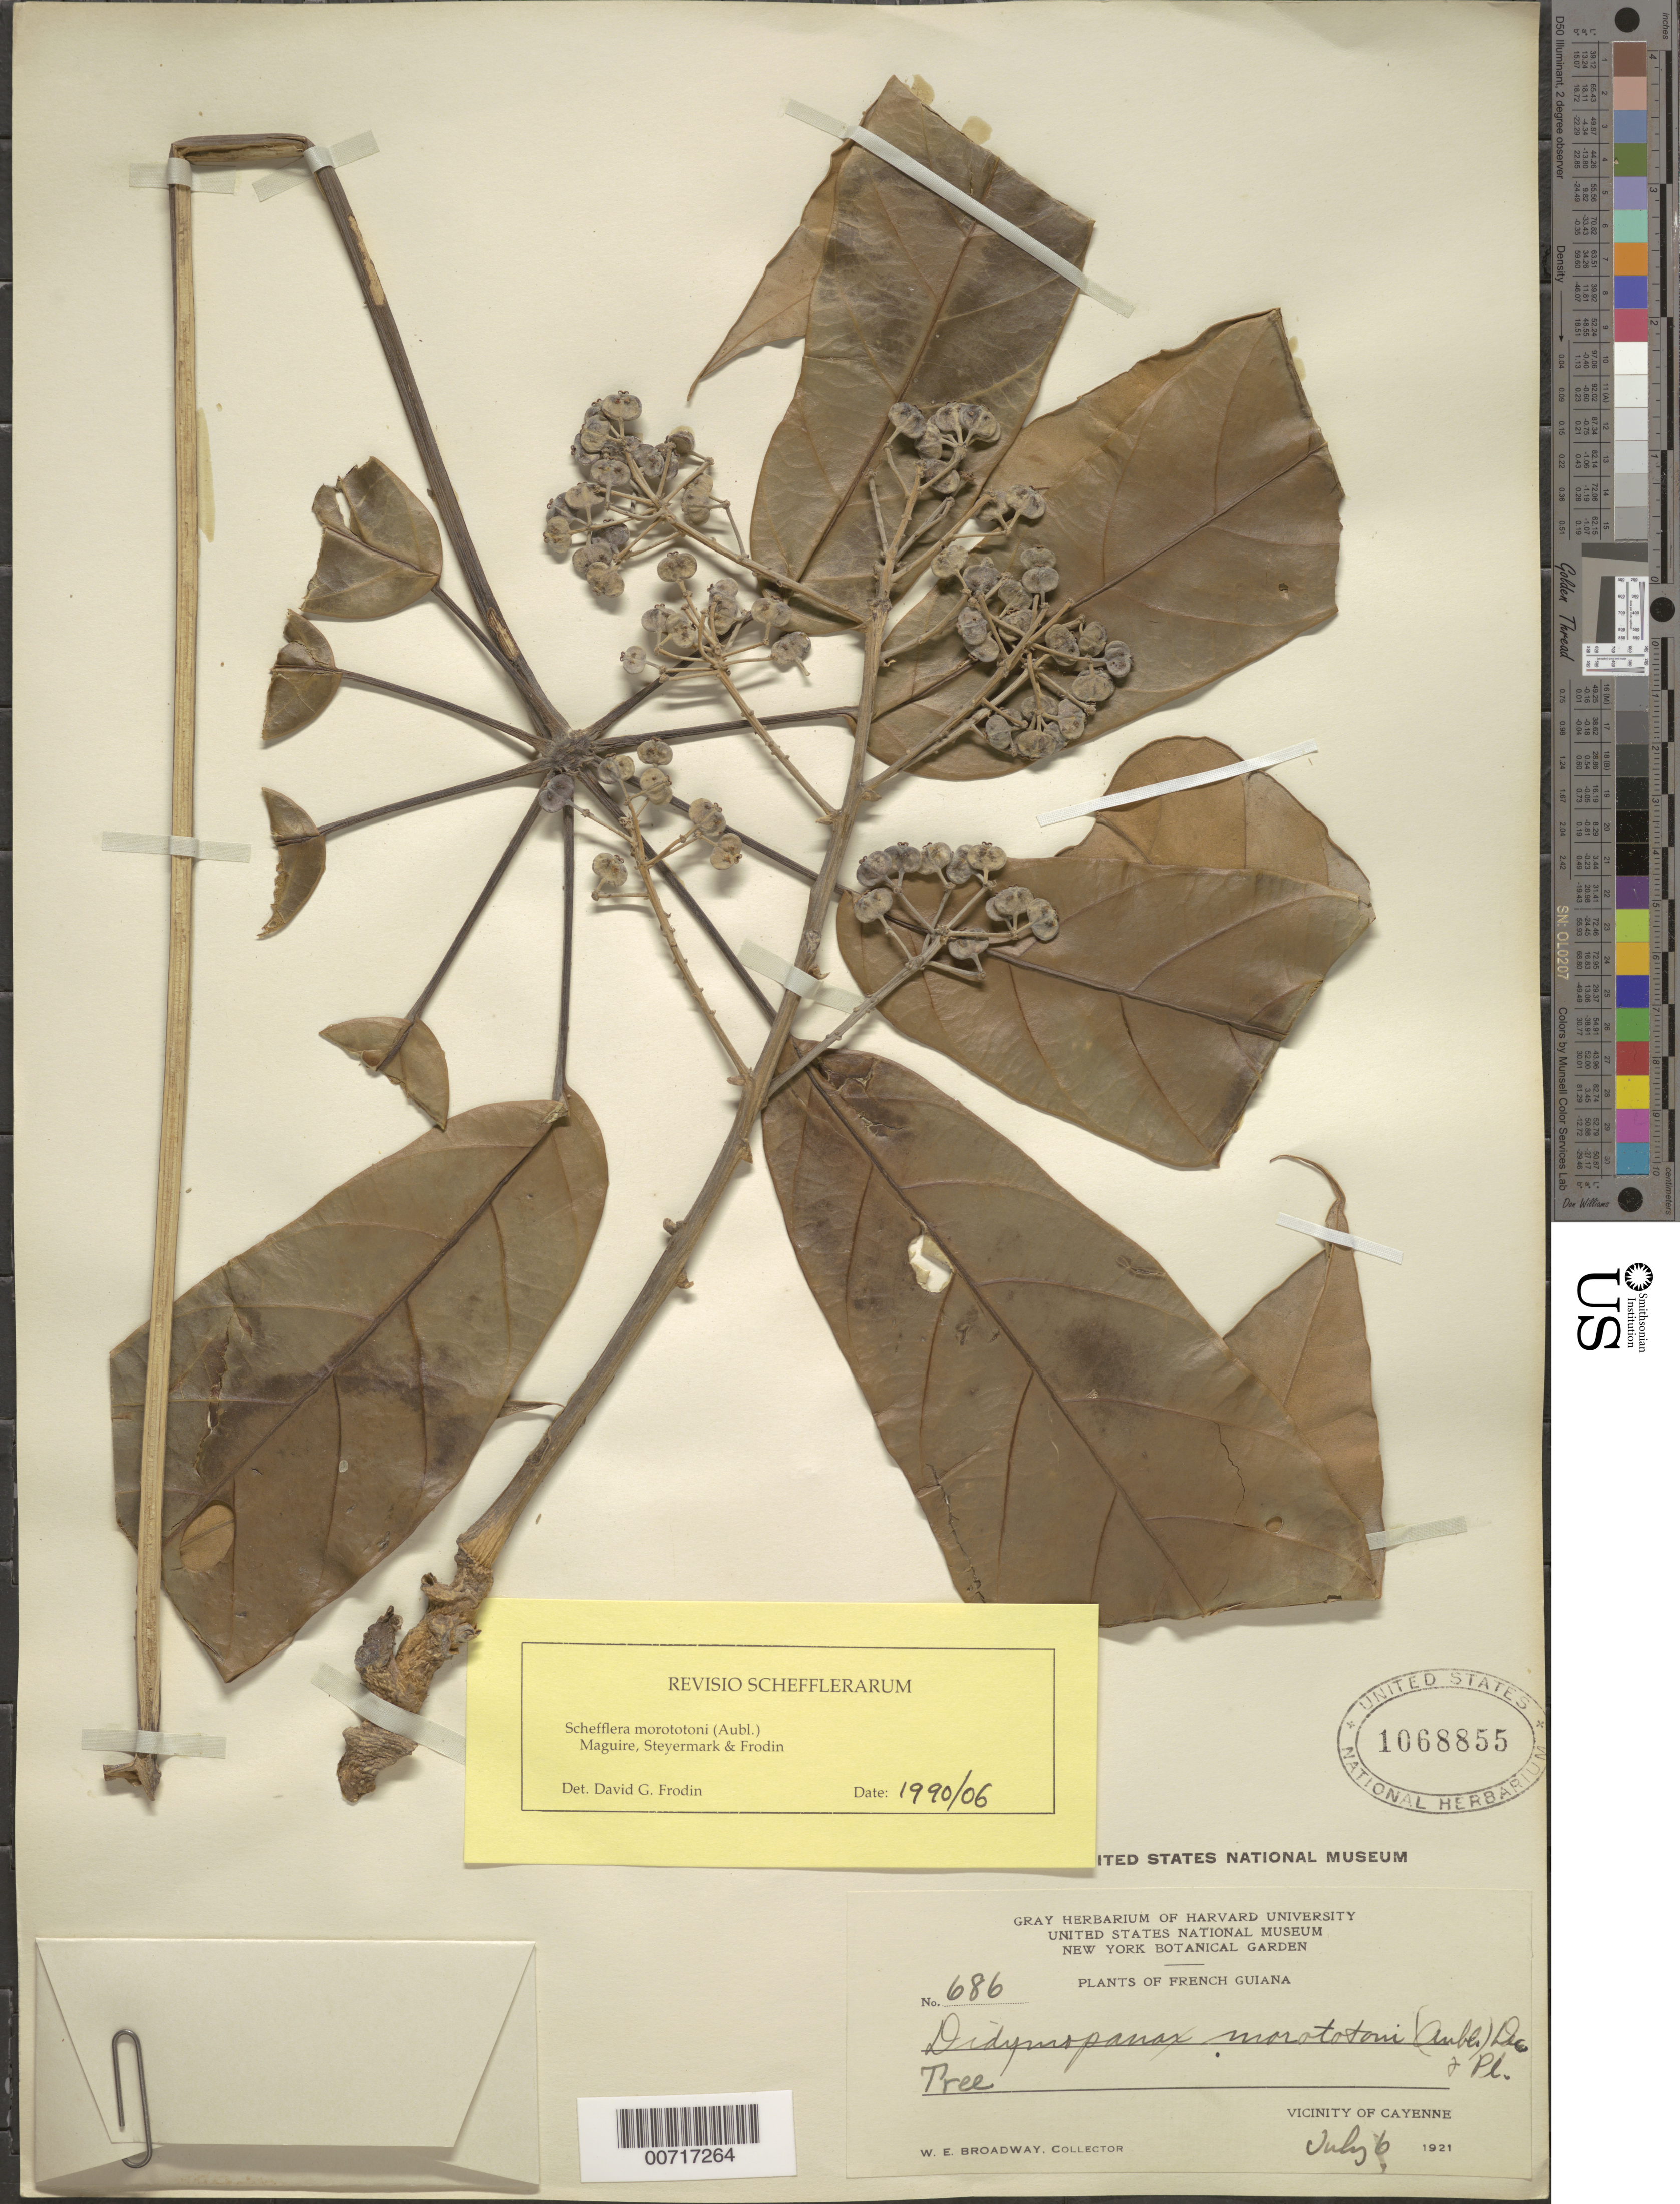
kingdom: Plantae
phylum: Tracheophyta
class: Magnoliopsida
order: Apiales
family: Araliaceae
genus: Schefflera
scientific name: Schefflera morototoni (Aubl.) Maguire, Steyerm. & Frodin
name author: (Aubl.) Maguire et al.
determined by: Frodin, D. G.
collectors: W. E. Broadway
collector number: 686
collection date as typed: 6-Jul-21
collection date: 1921-07-06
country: French Guiana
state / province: Cayenne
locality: Cayenne, vic.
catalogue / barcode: US 1068855